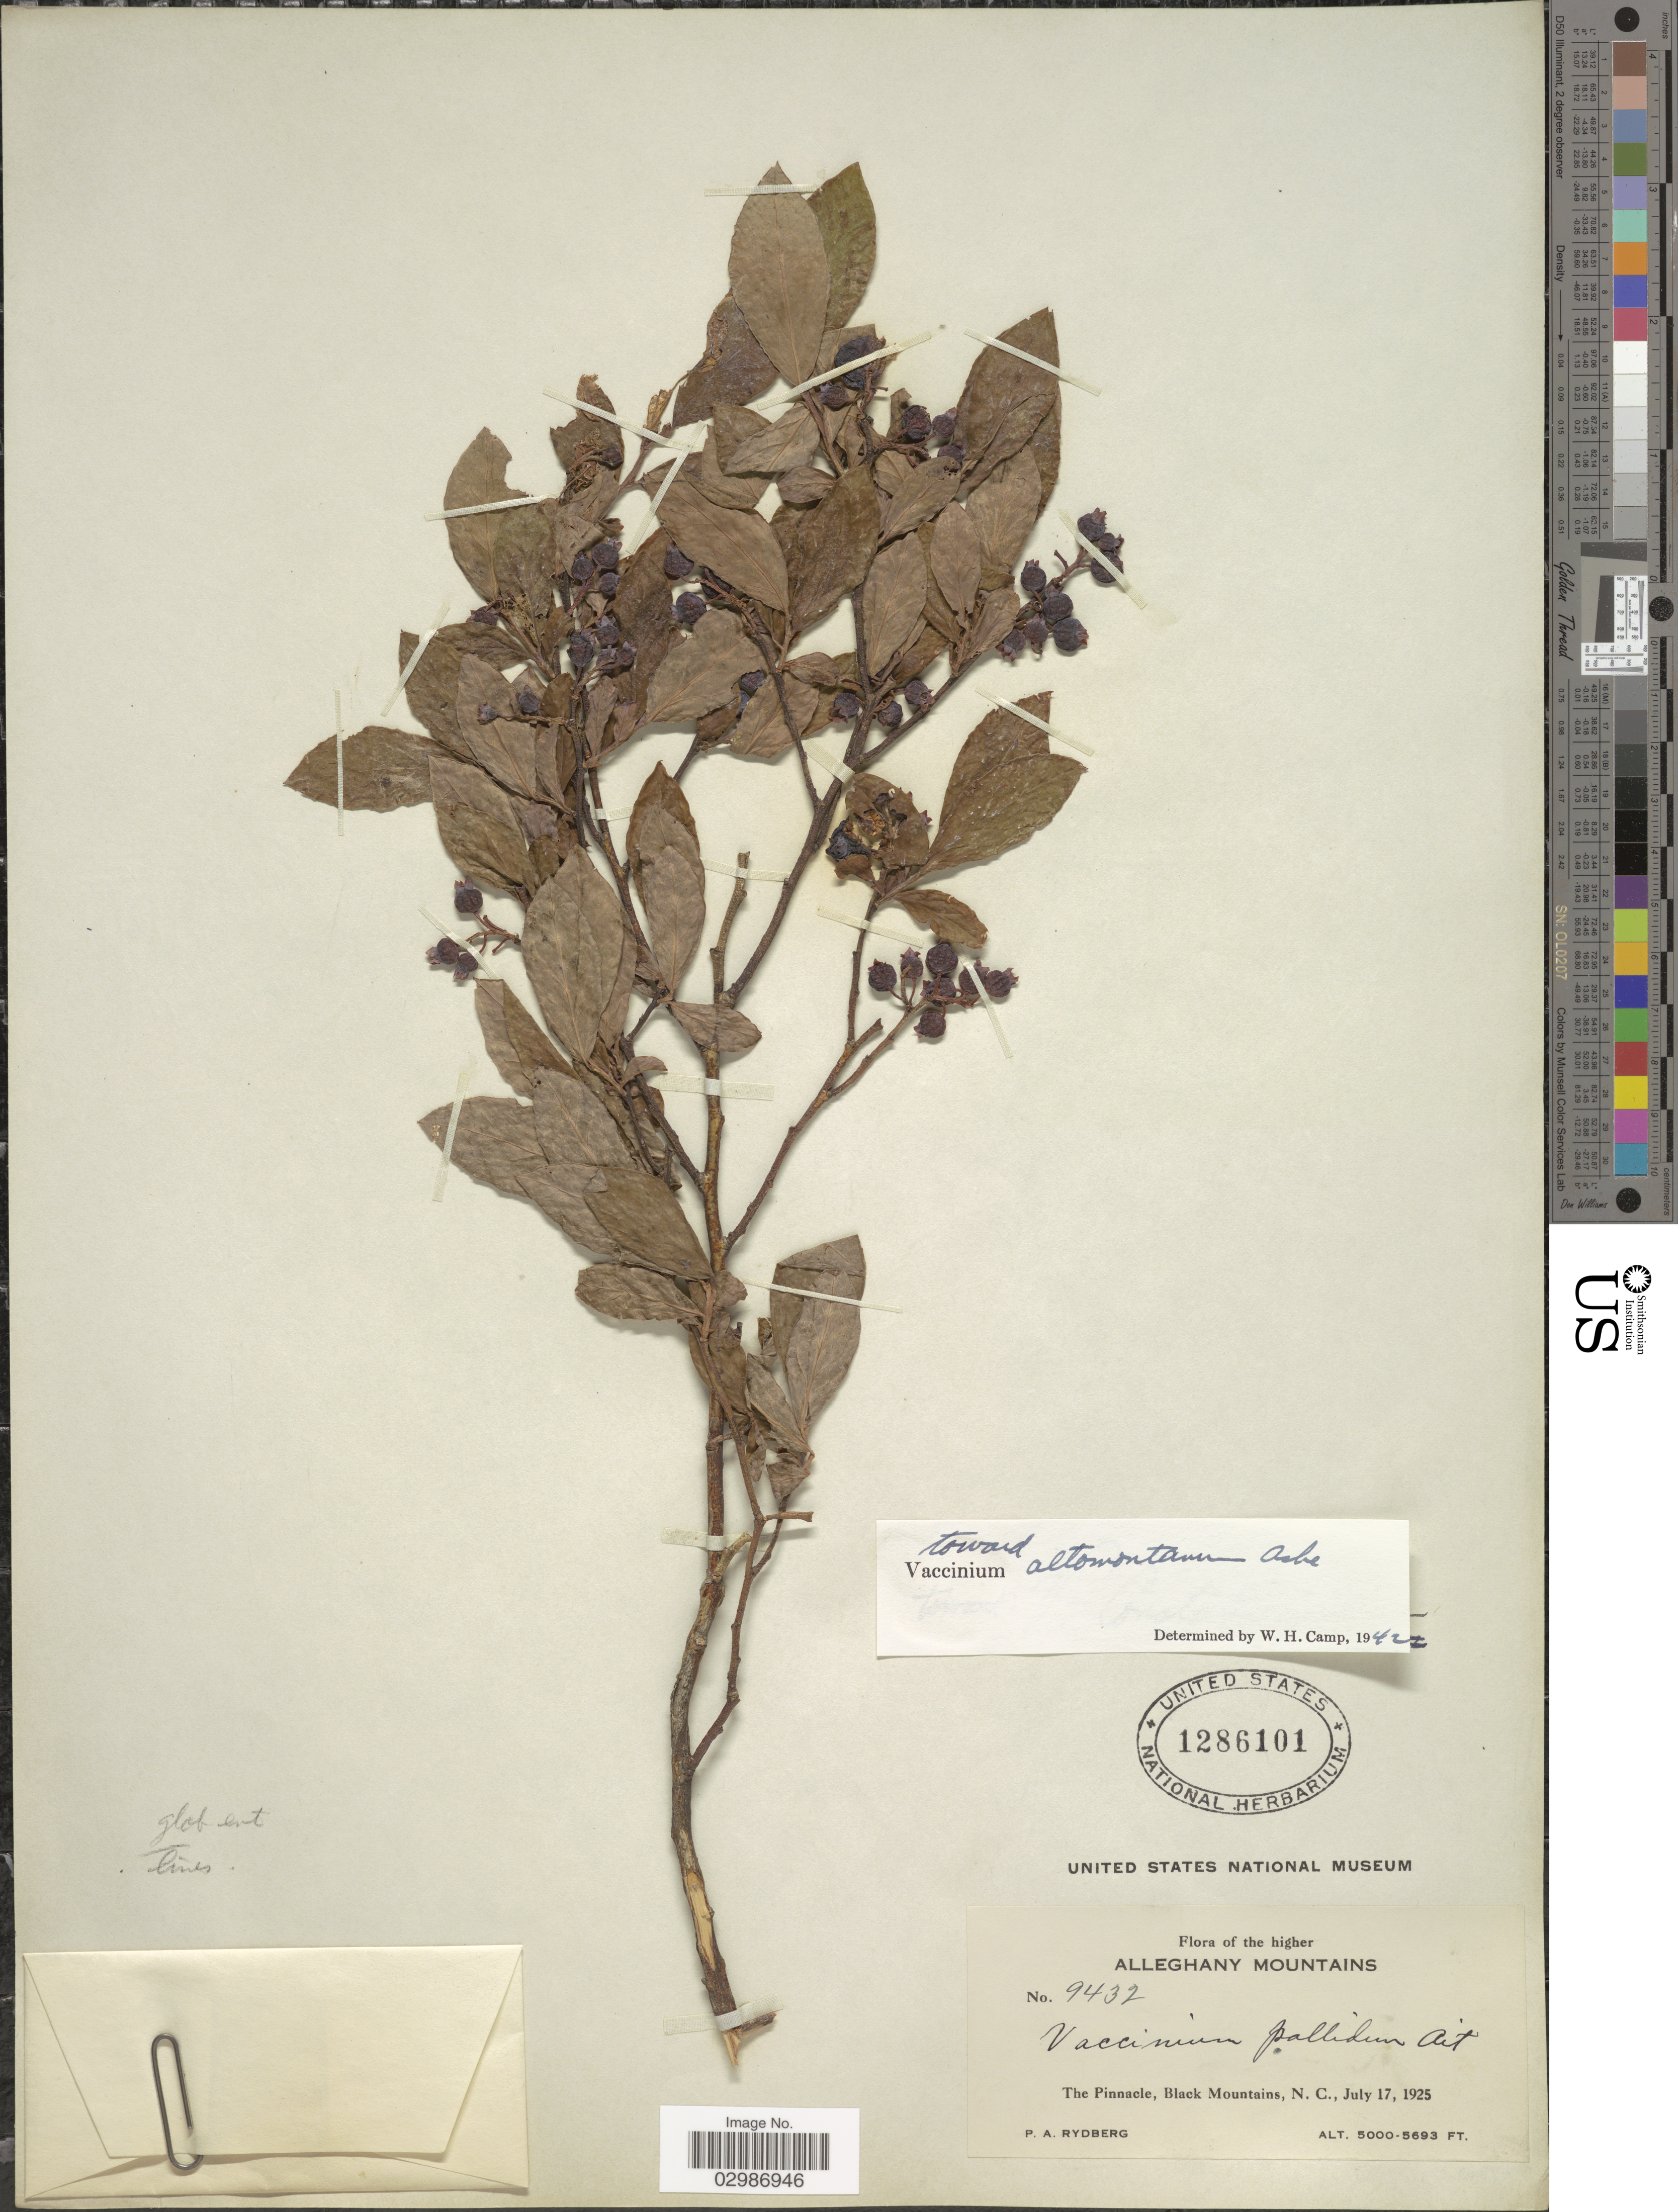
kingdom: Plantae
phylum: Tracheophyta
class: Magnoliopsida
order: Ericales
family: Ericaceae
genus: Vaccinium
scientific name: Vaccinium altomontanum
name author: Ashe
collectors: P. A. Rydberg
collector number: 9432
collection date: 1925-07-17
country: United States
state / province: North Carolina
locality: The higher Alleghany Mountains, The Pinnacle, Black Mountain.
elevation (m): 1524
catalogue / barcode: US 1286101